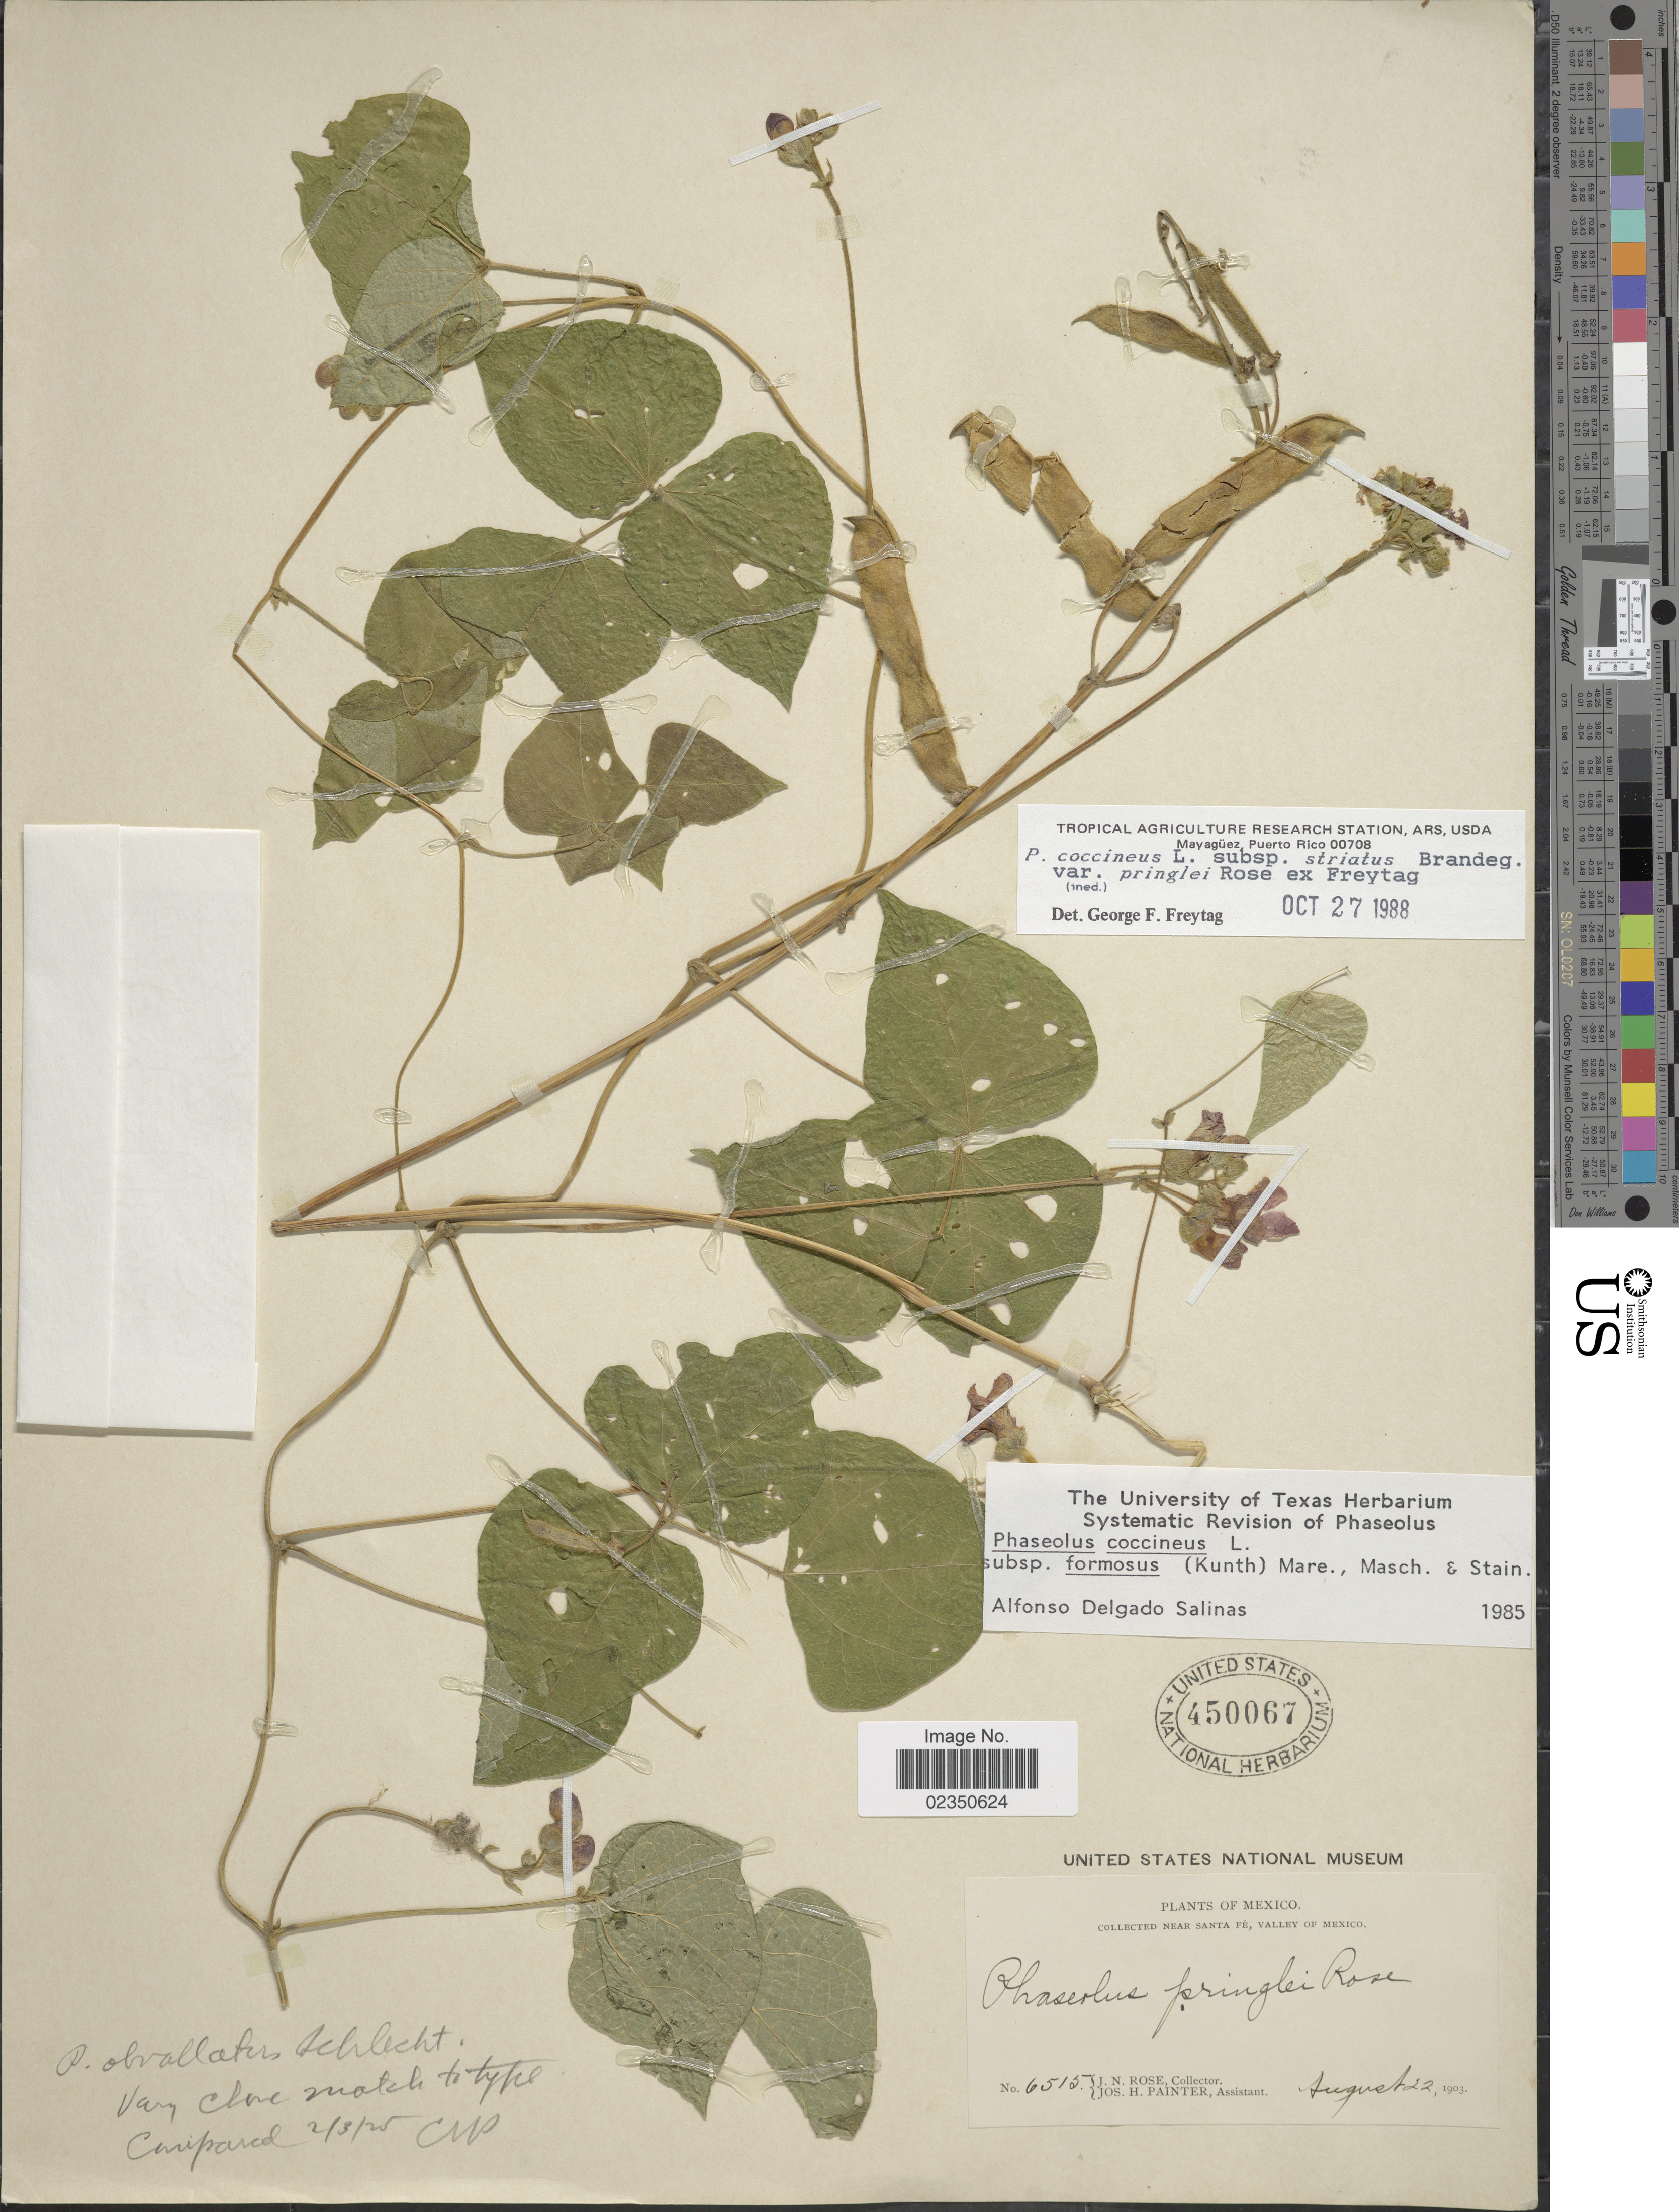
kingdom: Plantae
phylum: Tracheophyta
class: Magnoliopsida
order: Fabales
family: Fabaceae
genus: Phaseolus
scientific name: Phaseolus coccineus var. pringlei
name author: Rose ex Freytag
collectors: J. N. Rose & J. H. Painter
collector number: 6515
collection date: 1903-08-12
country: Mexico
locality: Near Santa Fe, Valley of Mexico.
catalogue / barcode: US 450067